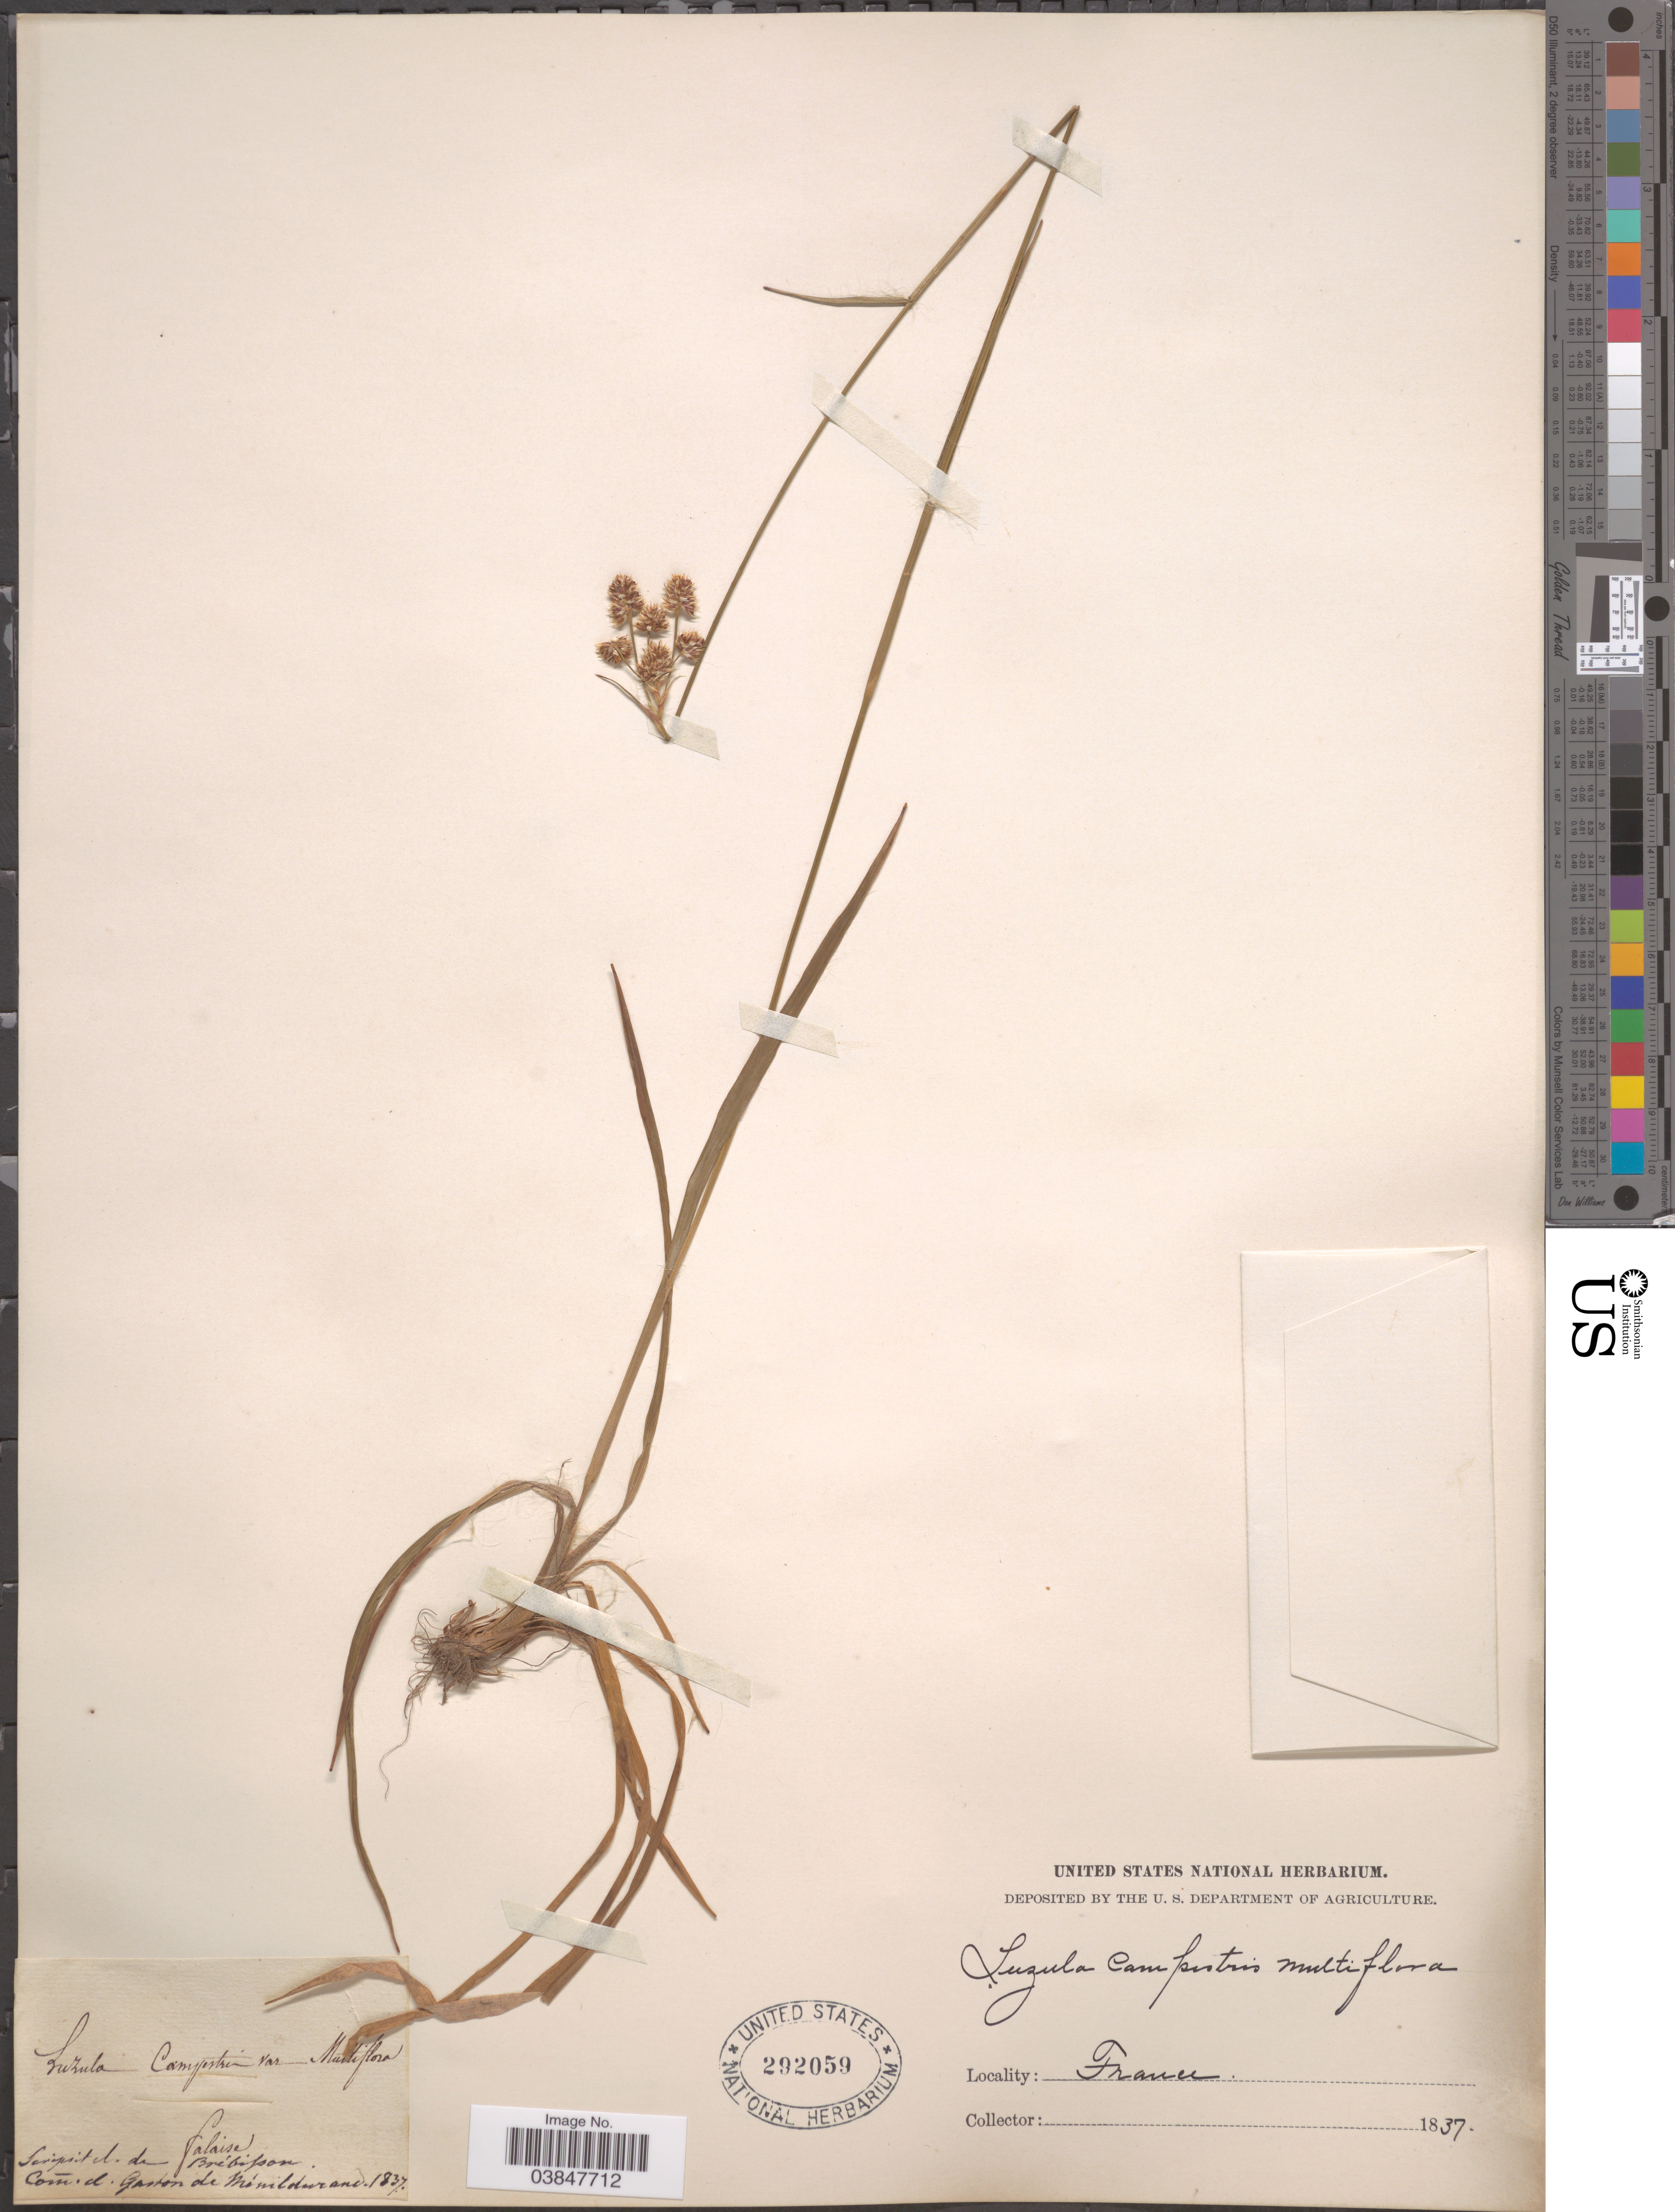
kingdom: Plantae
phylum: Tracheophyta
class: Liliopsida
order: Poales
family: Juncaceae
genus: Luzula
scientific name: Luzula campestris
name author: (L.) DC.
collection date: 1837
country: France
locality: Seripisit l. de Salaise Brébifson. [interpreted]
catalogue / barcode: US 292059